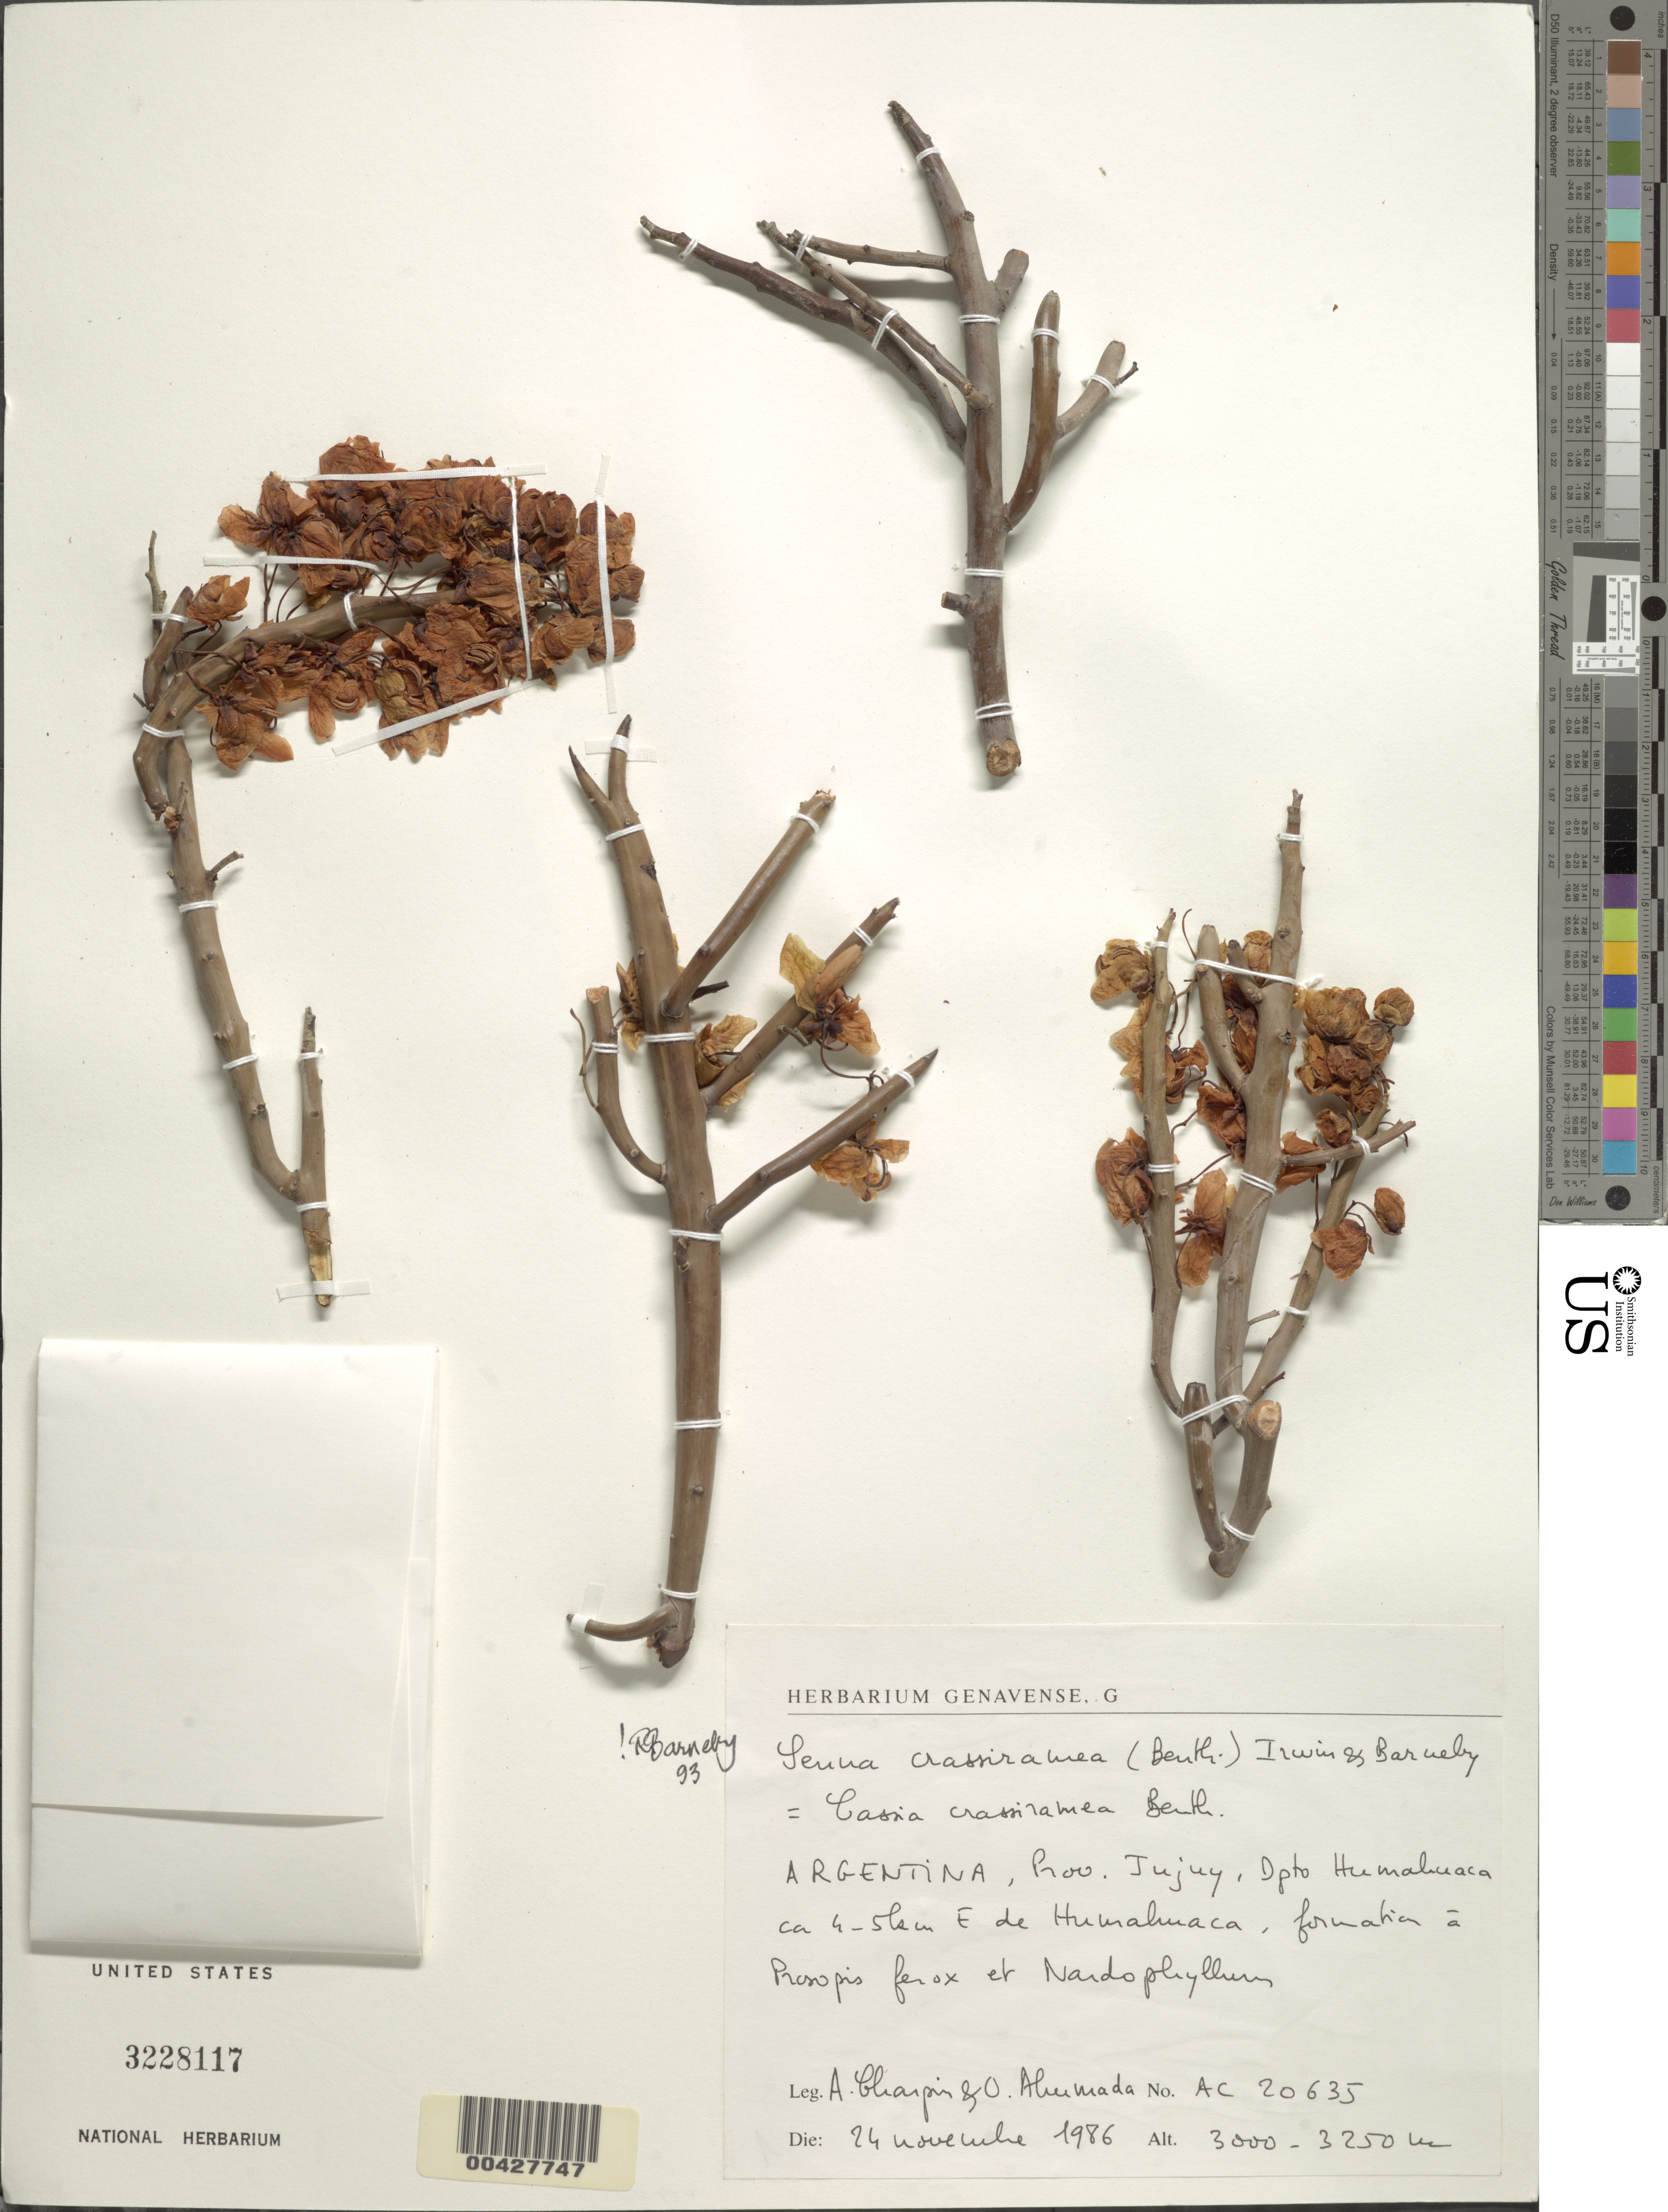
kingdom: Plantae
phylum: Tracheophyta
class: Magnoliopsida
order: Fabales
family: Fabaceae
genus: Senna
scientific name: Senna crassiramea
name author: (Benth.) H.S. Irwin & Barneby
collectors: A. Charpin & O. Alemada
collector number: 20635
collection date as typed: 24 Nov 1986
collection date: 1986-11-24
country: Argentina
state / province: Jujuy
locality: Humalmaca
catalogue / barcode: US 3228117